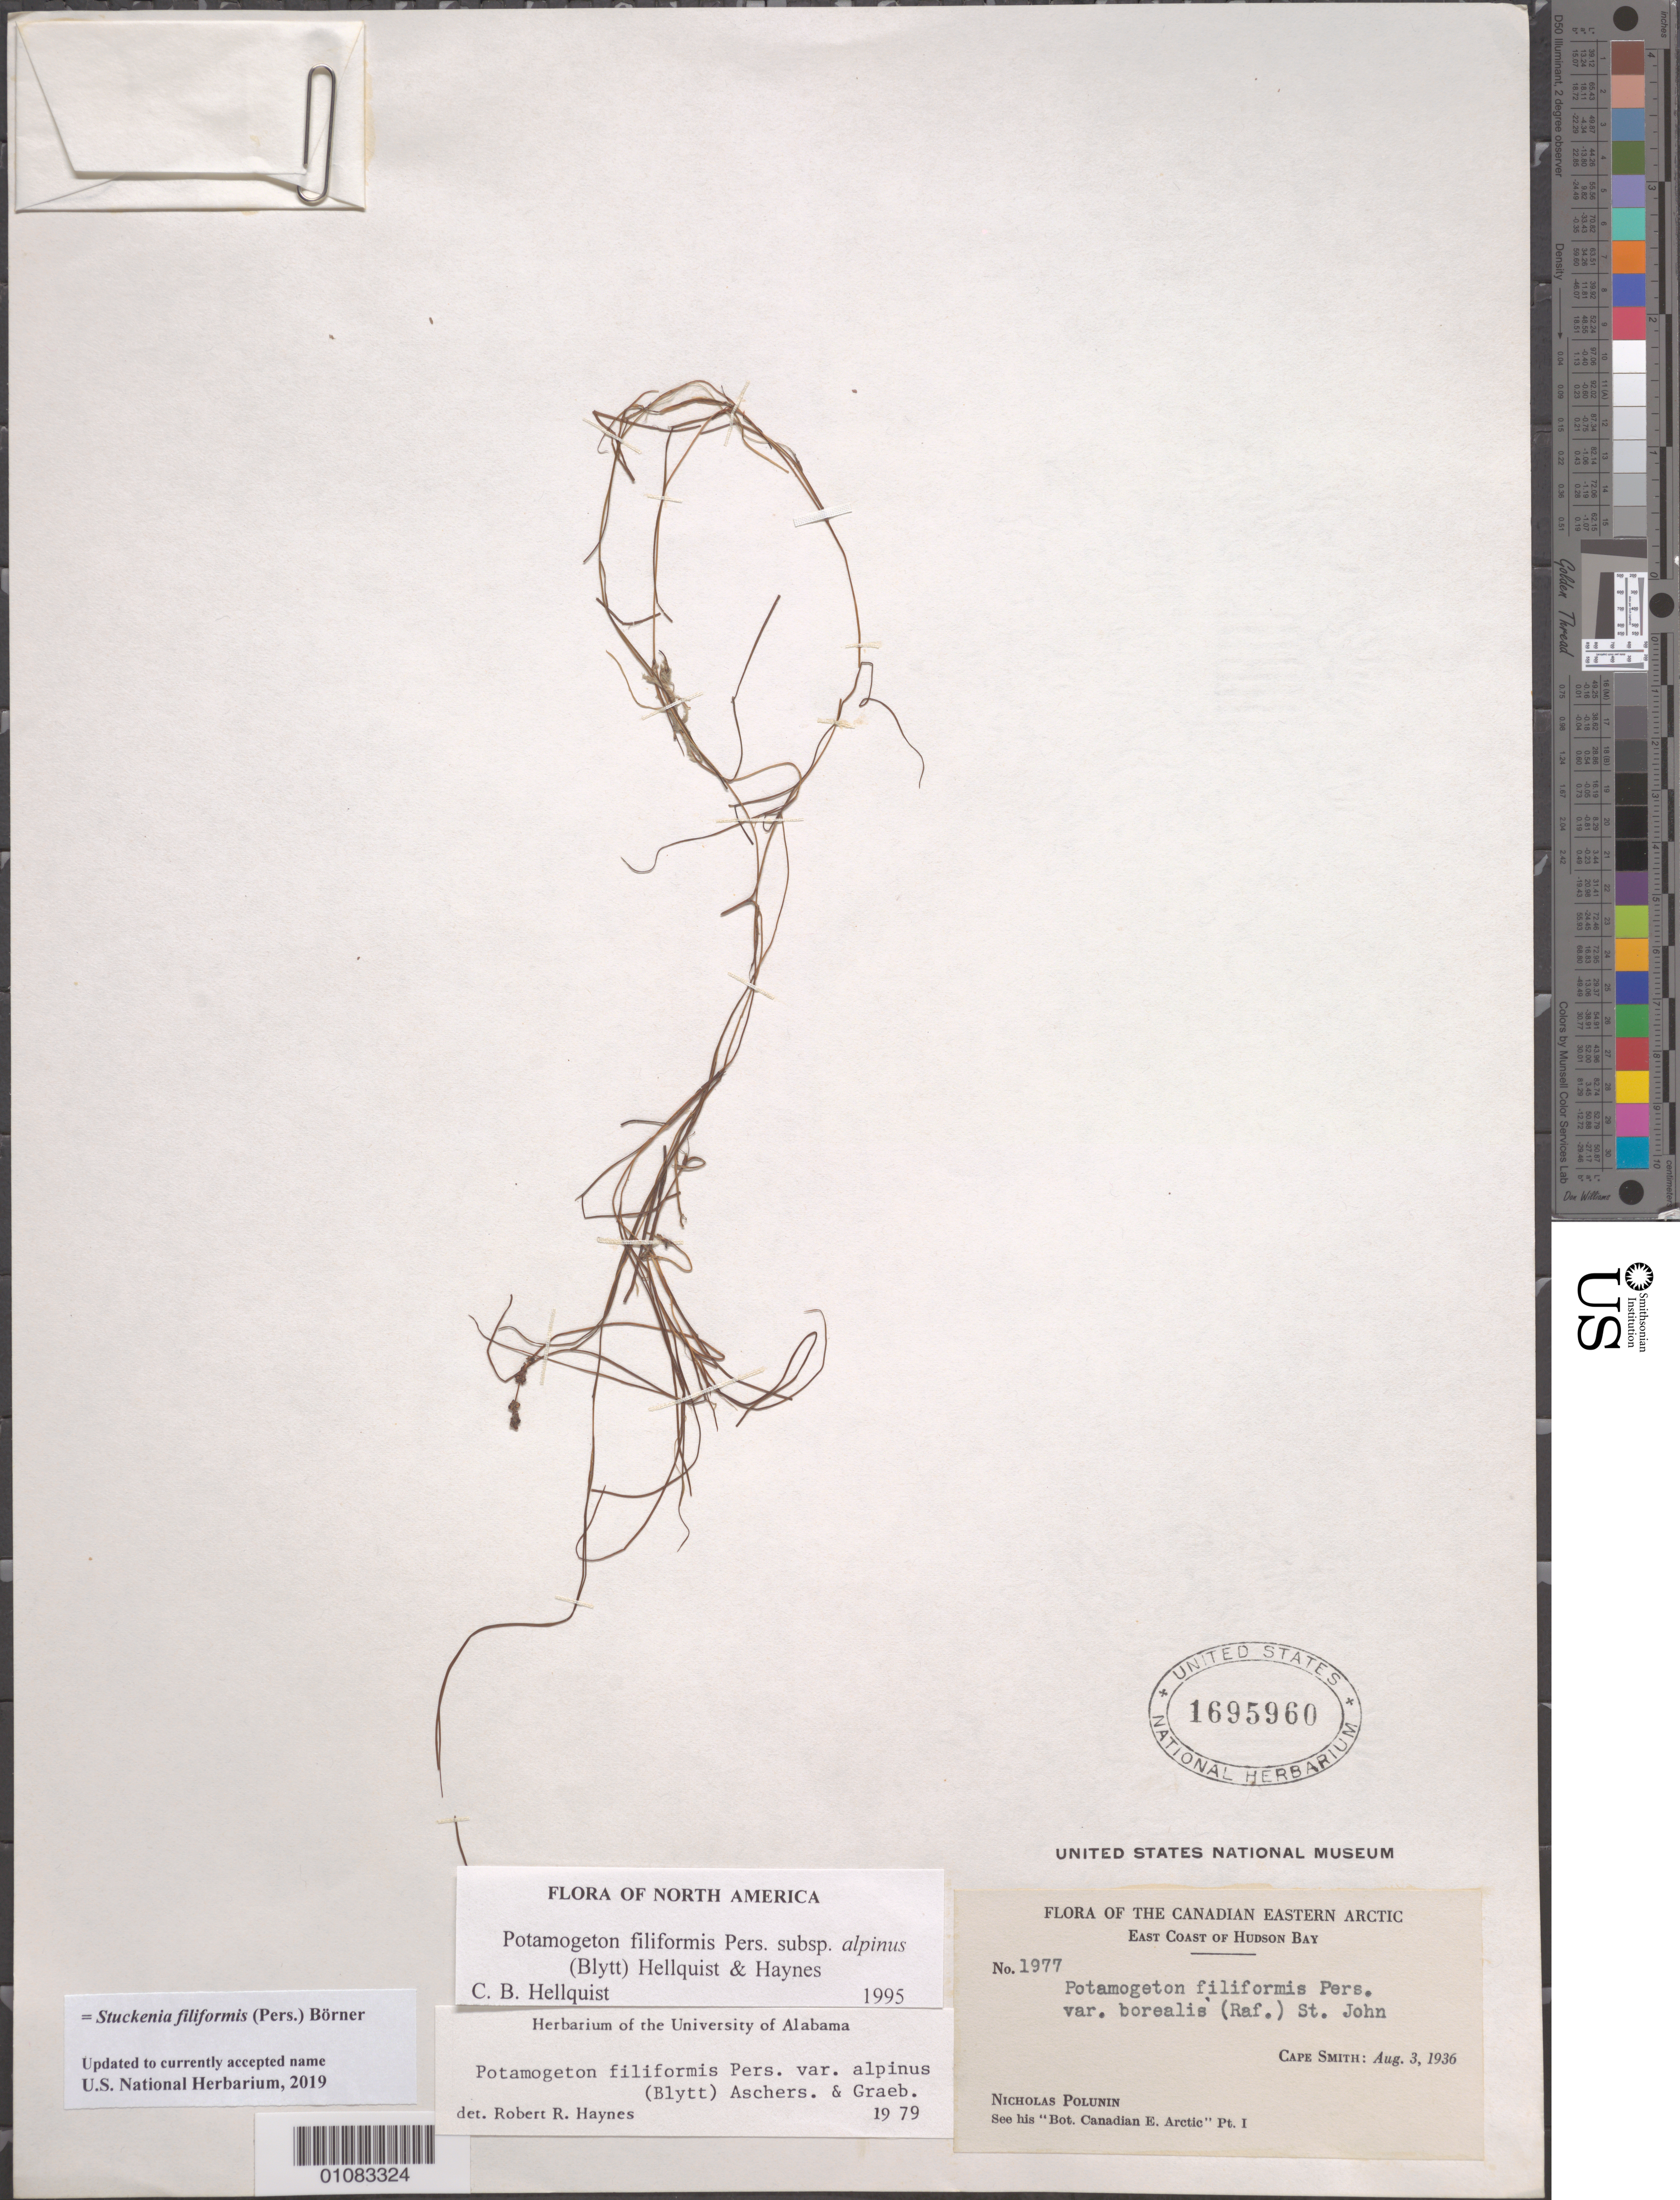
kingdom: Plantae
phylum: Tracheophyta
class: Liliopsida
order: Alismatales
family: Potamogetonaceae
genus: Stuckenia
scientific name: Stuckenia filiformis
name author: (Pers.) Börner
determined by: Strong, Mark T., (BOT), Smithsonian Institution - National Museum of Natural History (UNITED STATES)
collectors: N. V. Polunin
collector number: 1977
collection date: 1936-08-03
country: Canada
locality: east coast of Hudson Bay, Cape Smith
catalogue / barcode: US 1695960